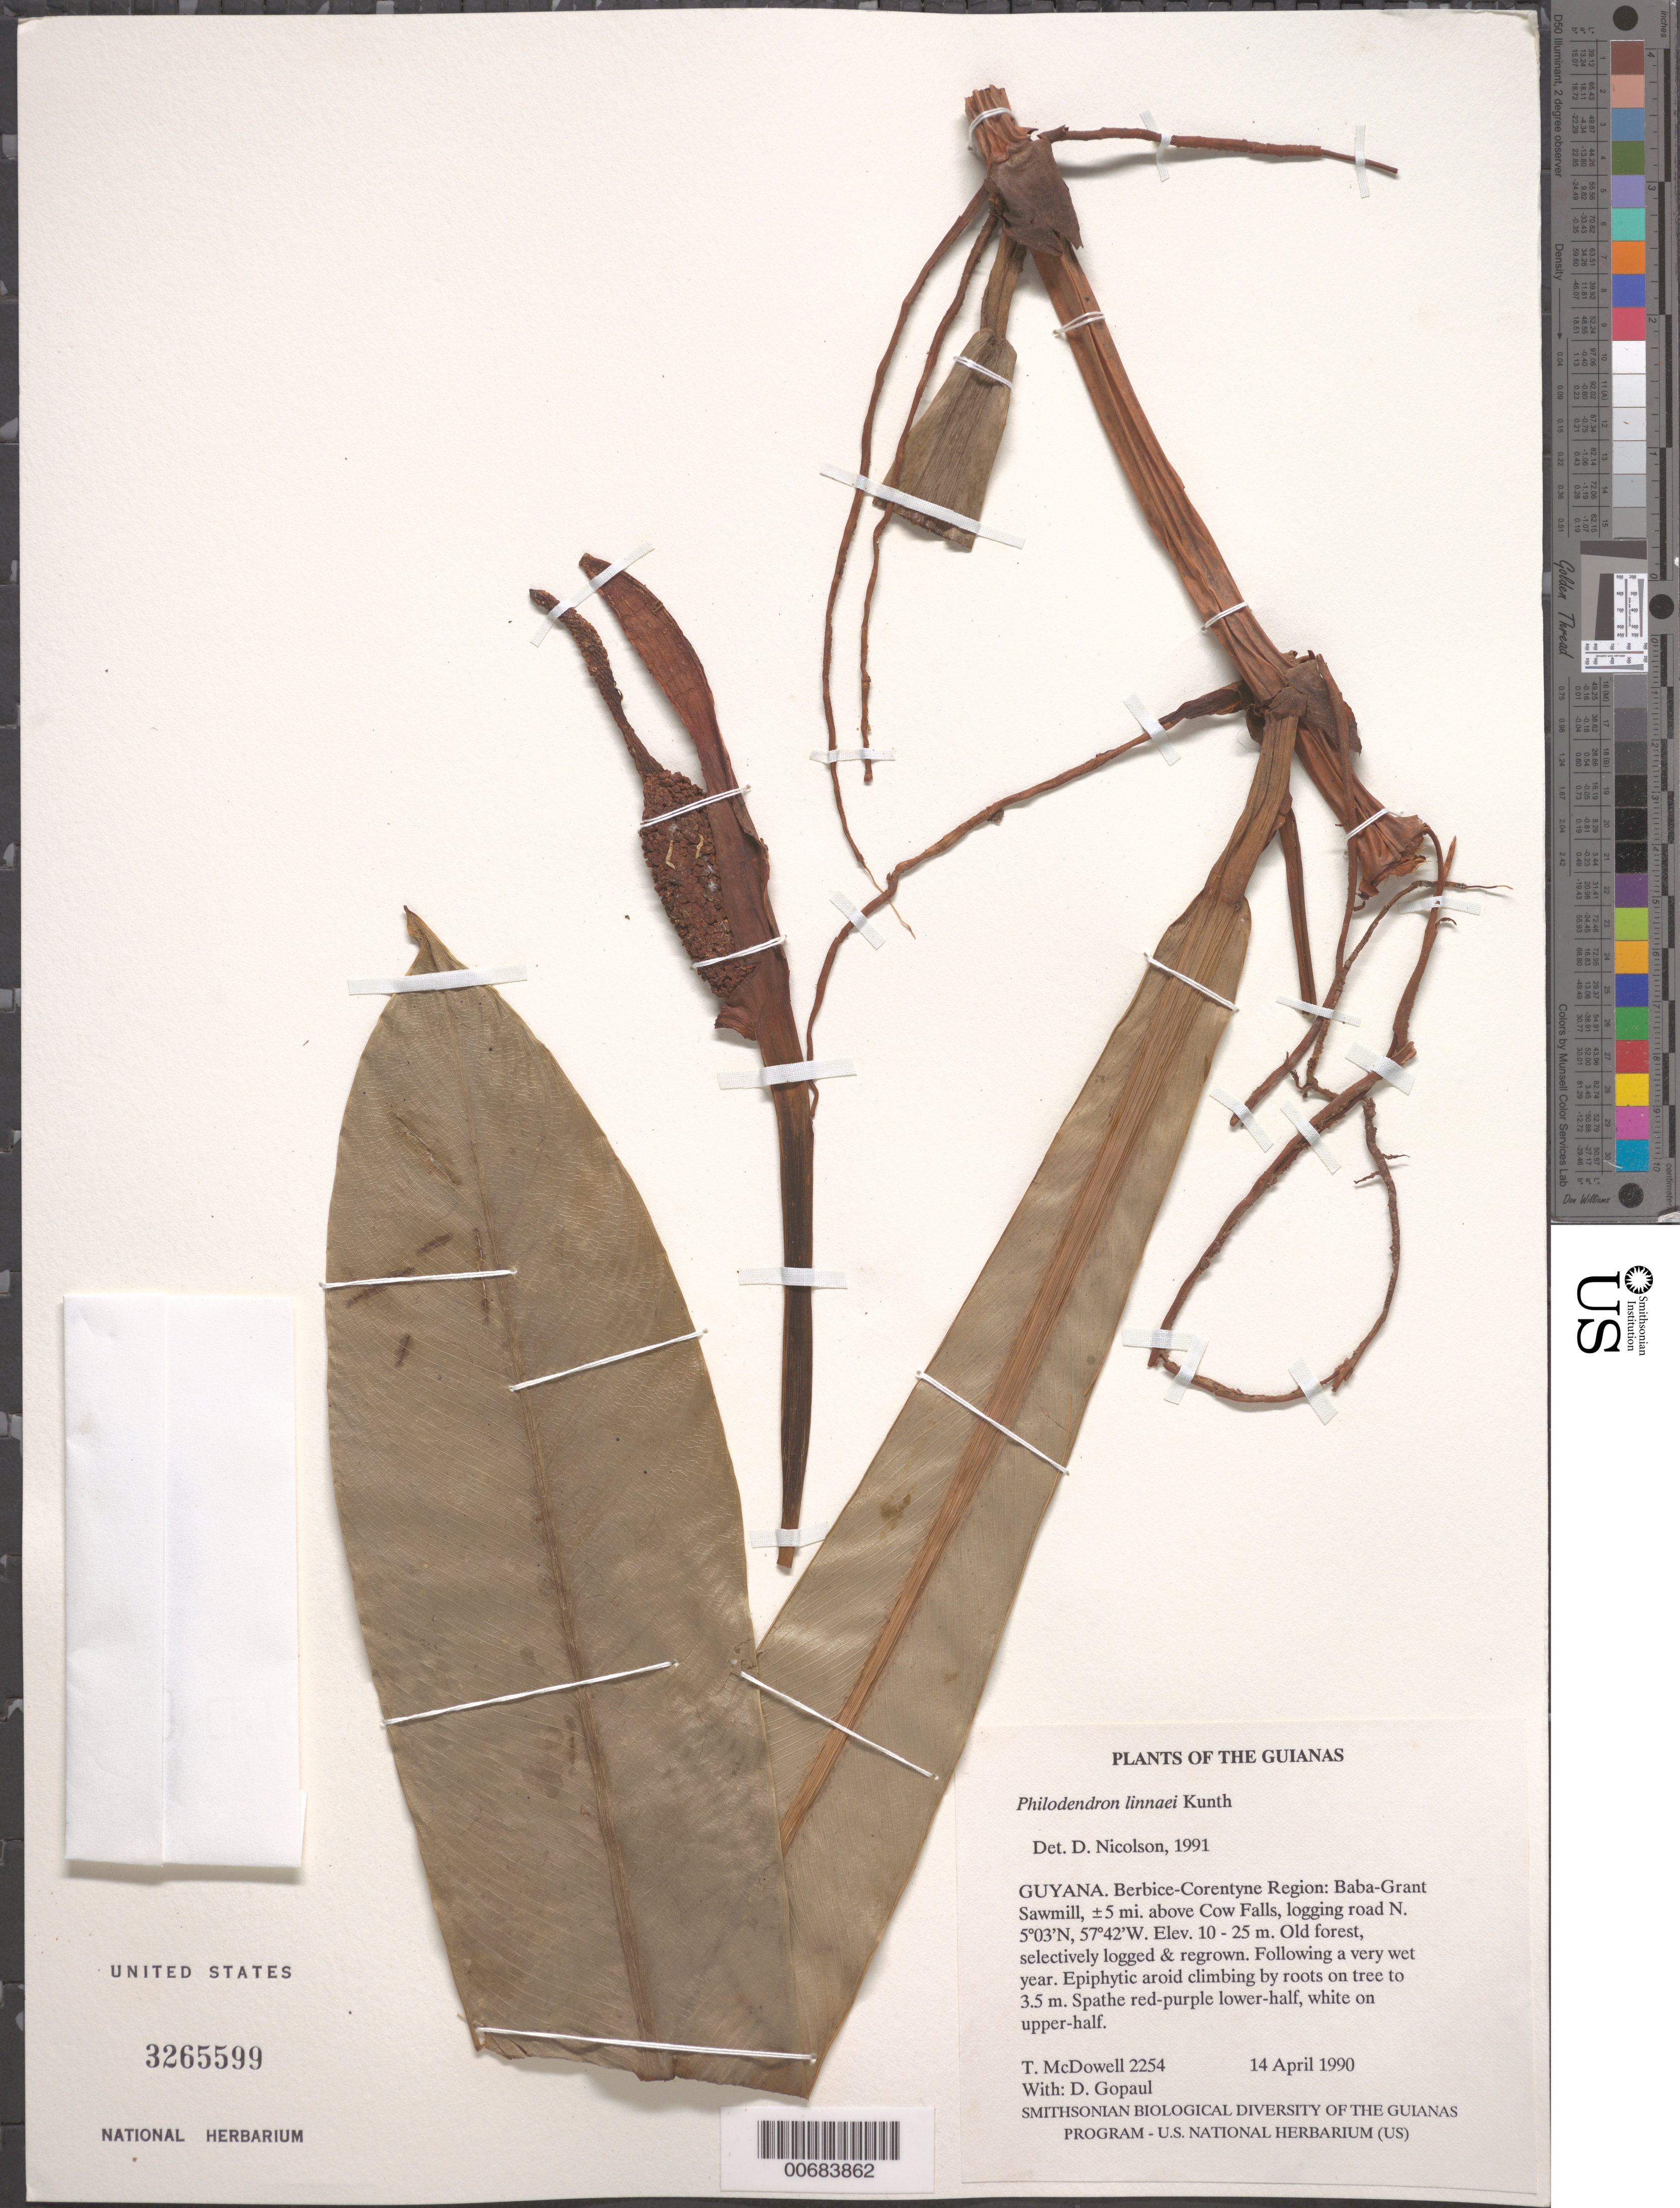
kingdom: Plantae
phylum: Tracheophyta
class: Liliopsida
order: Alismatales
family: Araceae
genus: Philodendron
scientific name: Philodendron linnaei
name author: Kunth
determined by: Nicolson, Dan H.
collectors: T. McDowell & D. Gopaul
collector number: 2254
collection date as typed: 14 April 1990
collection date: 1990-04-14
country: Guyana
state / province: E. Berbice-Corentyne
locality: Baba-Grant Sawmill, ±5 mi. above Cow Falls, Corentyne River. ±4 mi. N by logging road from landing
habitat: Old forest, selectively logged & regrown. Following a very wet year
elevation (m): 10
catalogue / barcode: US 3265599